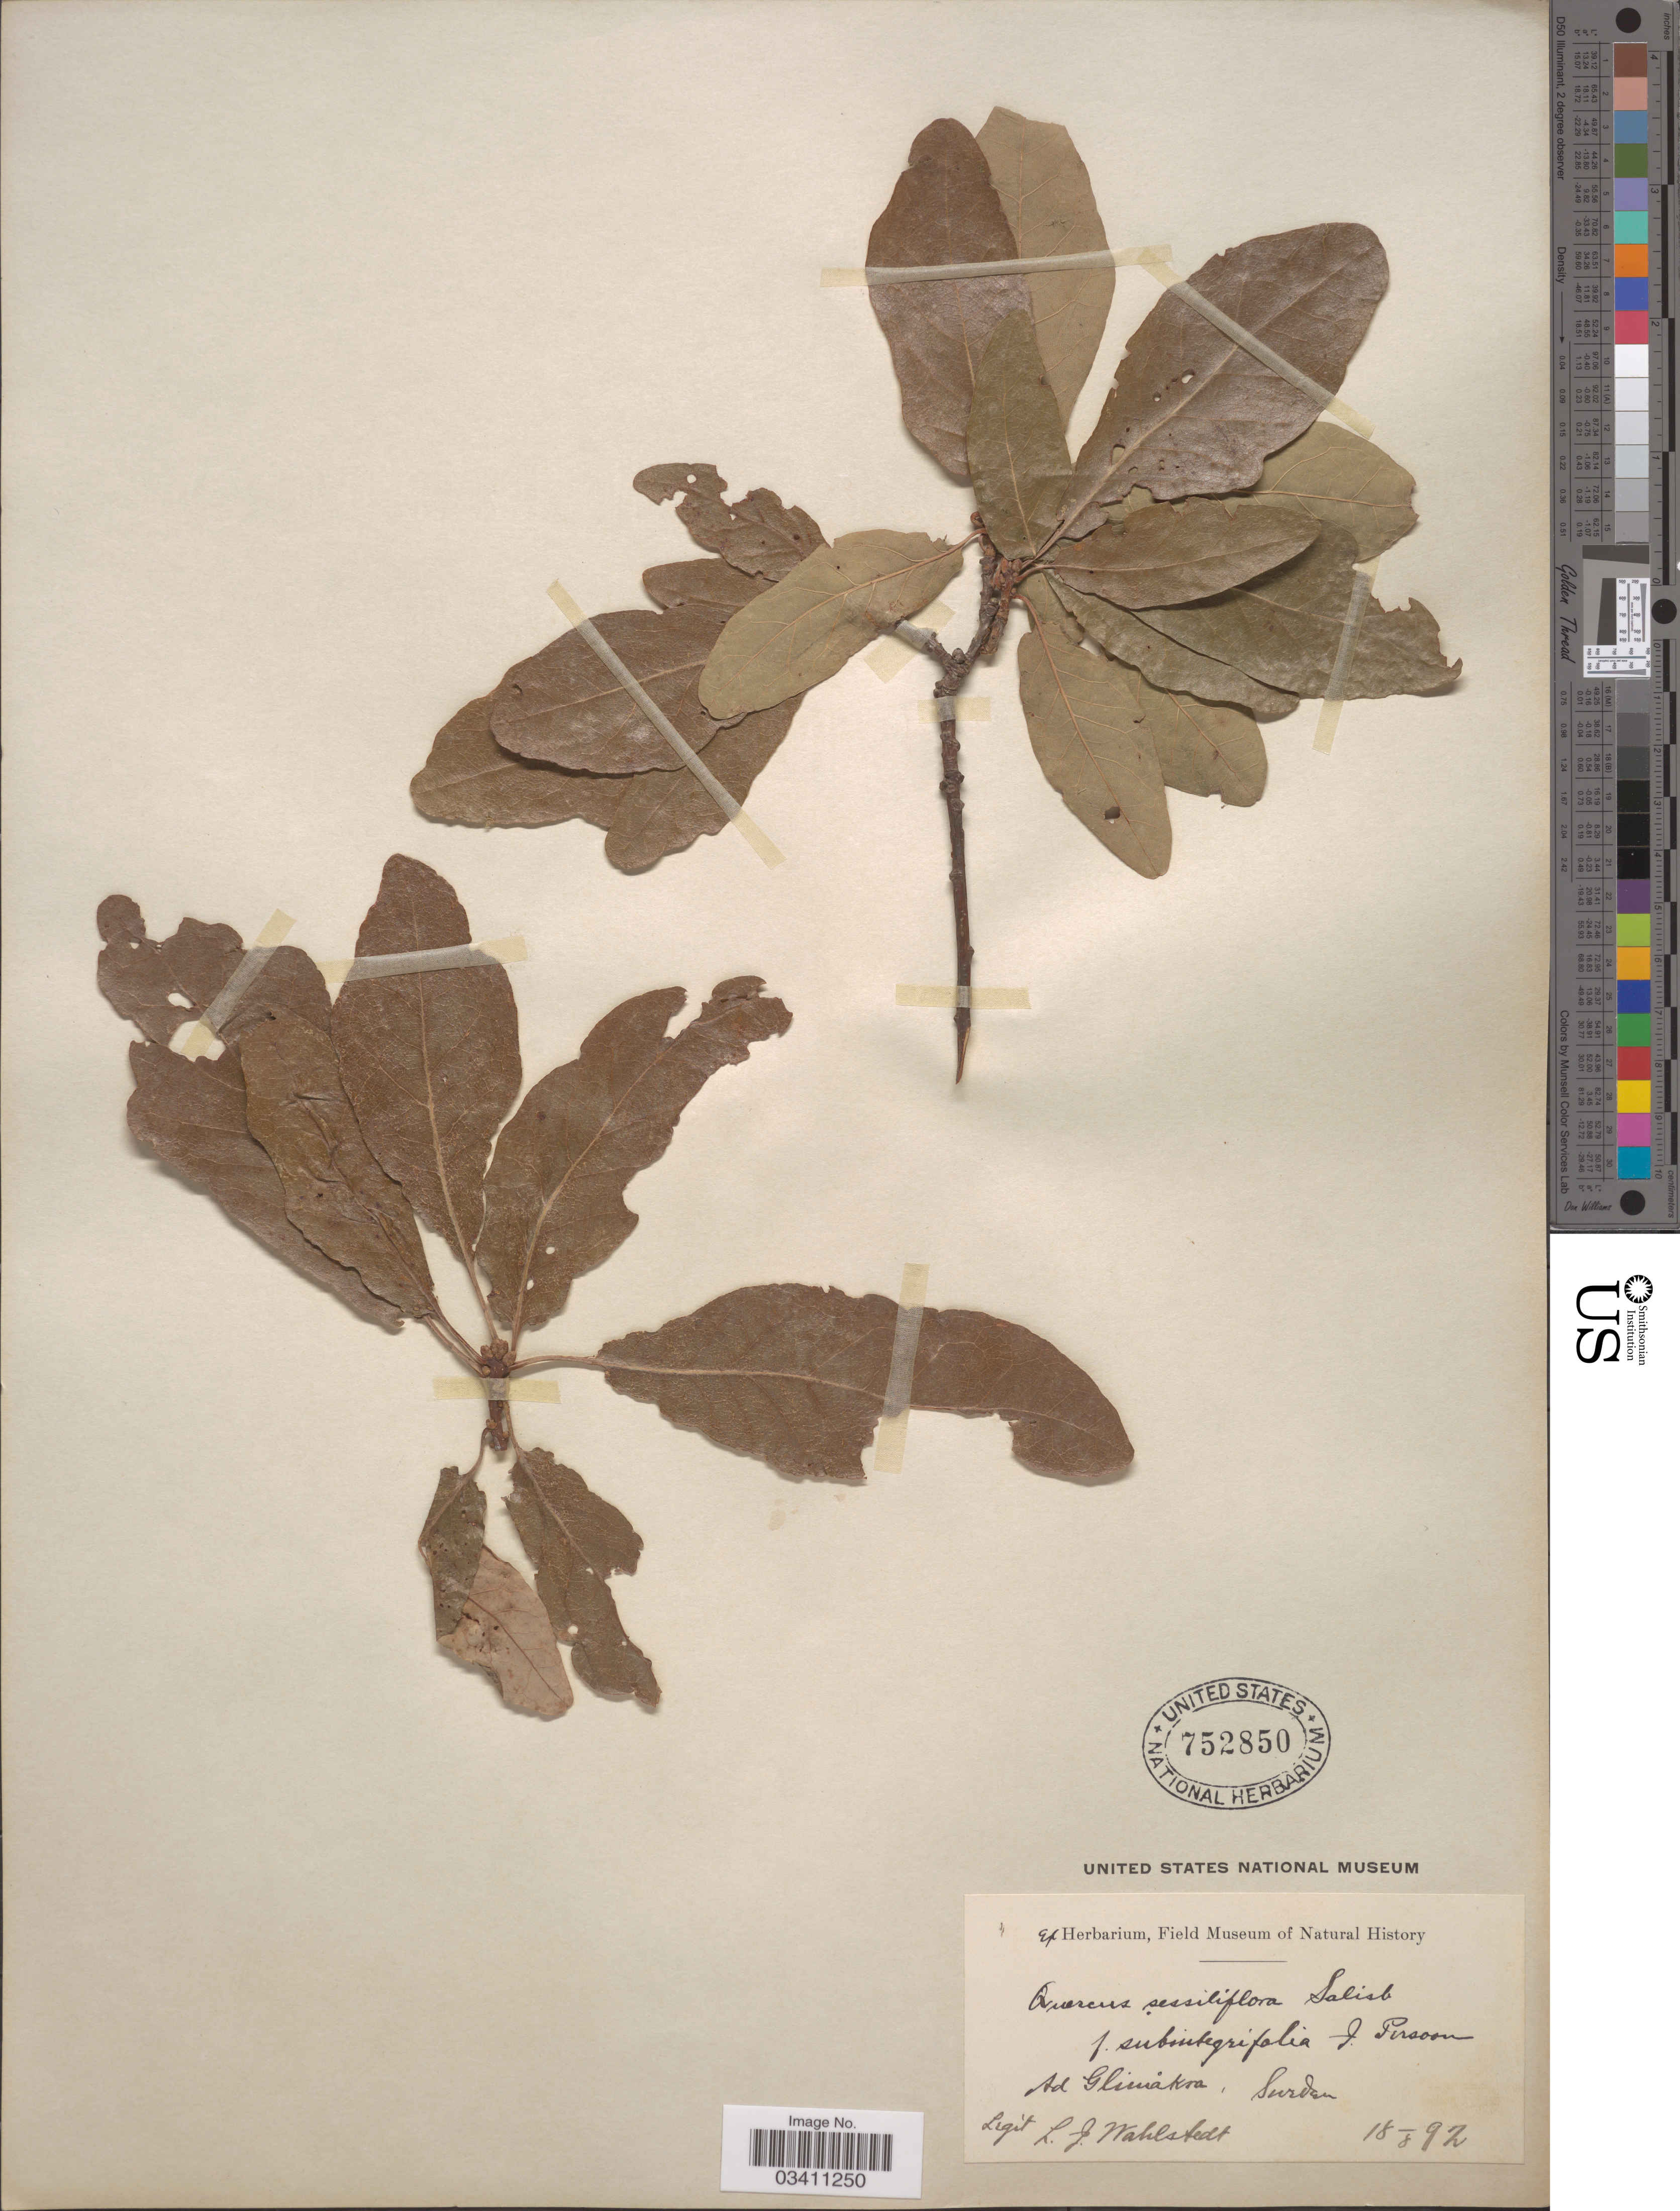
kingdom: Plantae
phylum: Tracheophyta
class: Magnoliopsida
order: Fagales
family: Fagaceae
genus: Quercus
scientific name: Quercus sessiliflora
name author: Salisb.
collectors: L. J. Wahlstedt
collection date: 1892-08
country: Sweden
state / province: Skåne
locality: Ad Glimåkra.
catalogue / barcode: US 752850